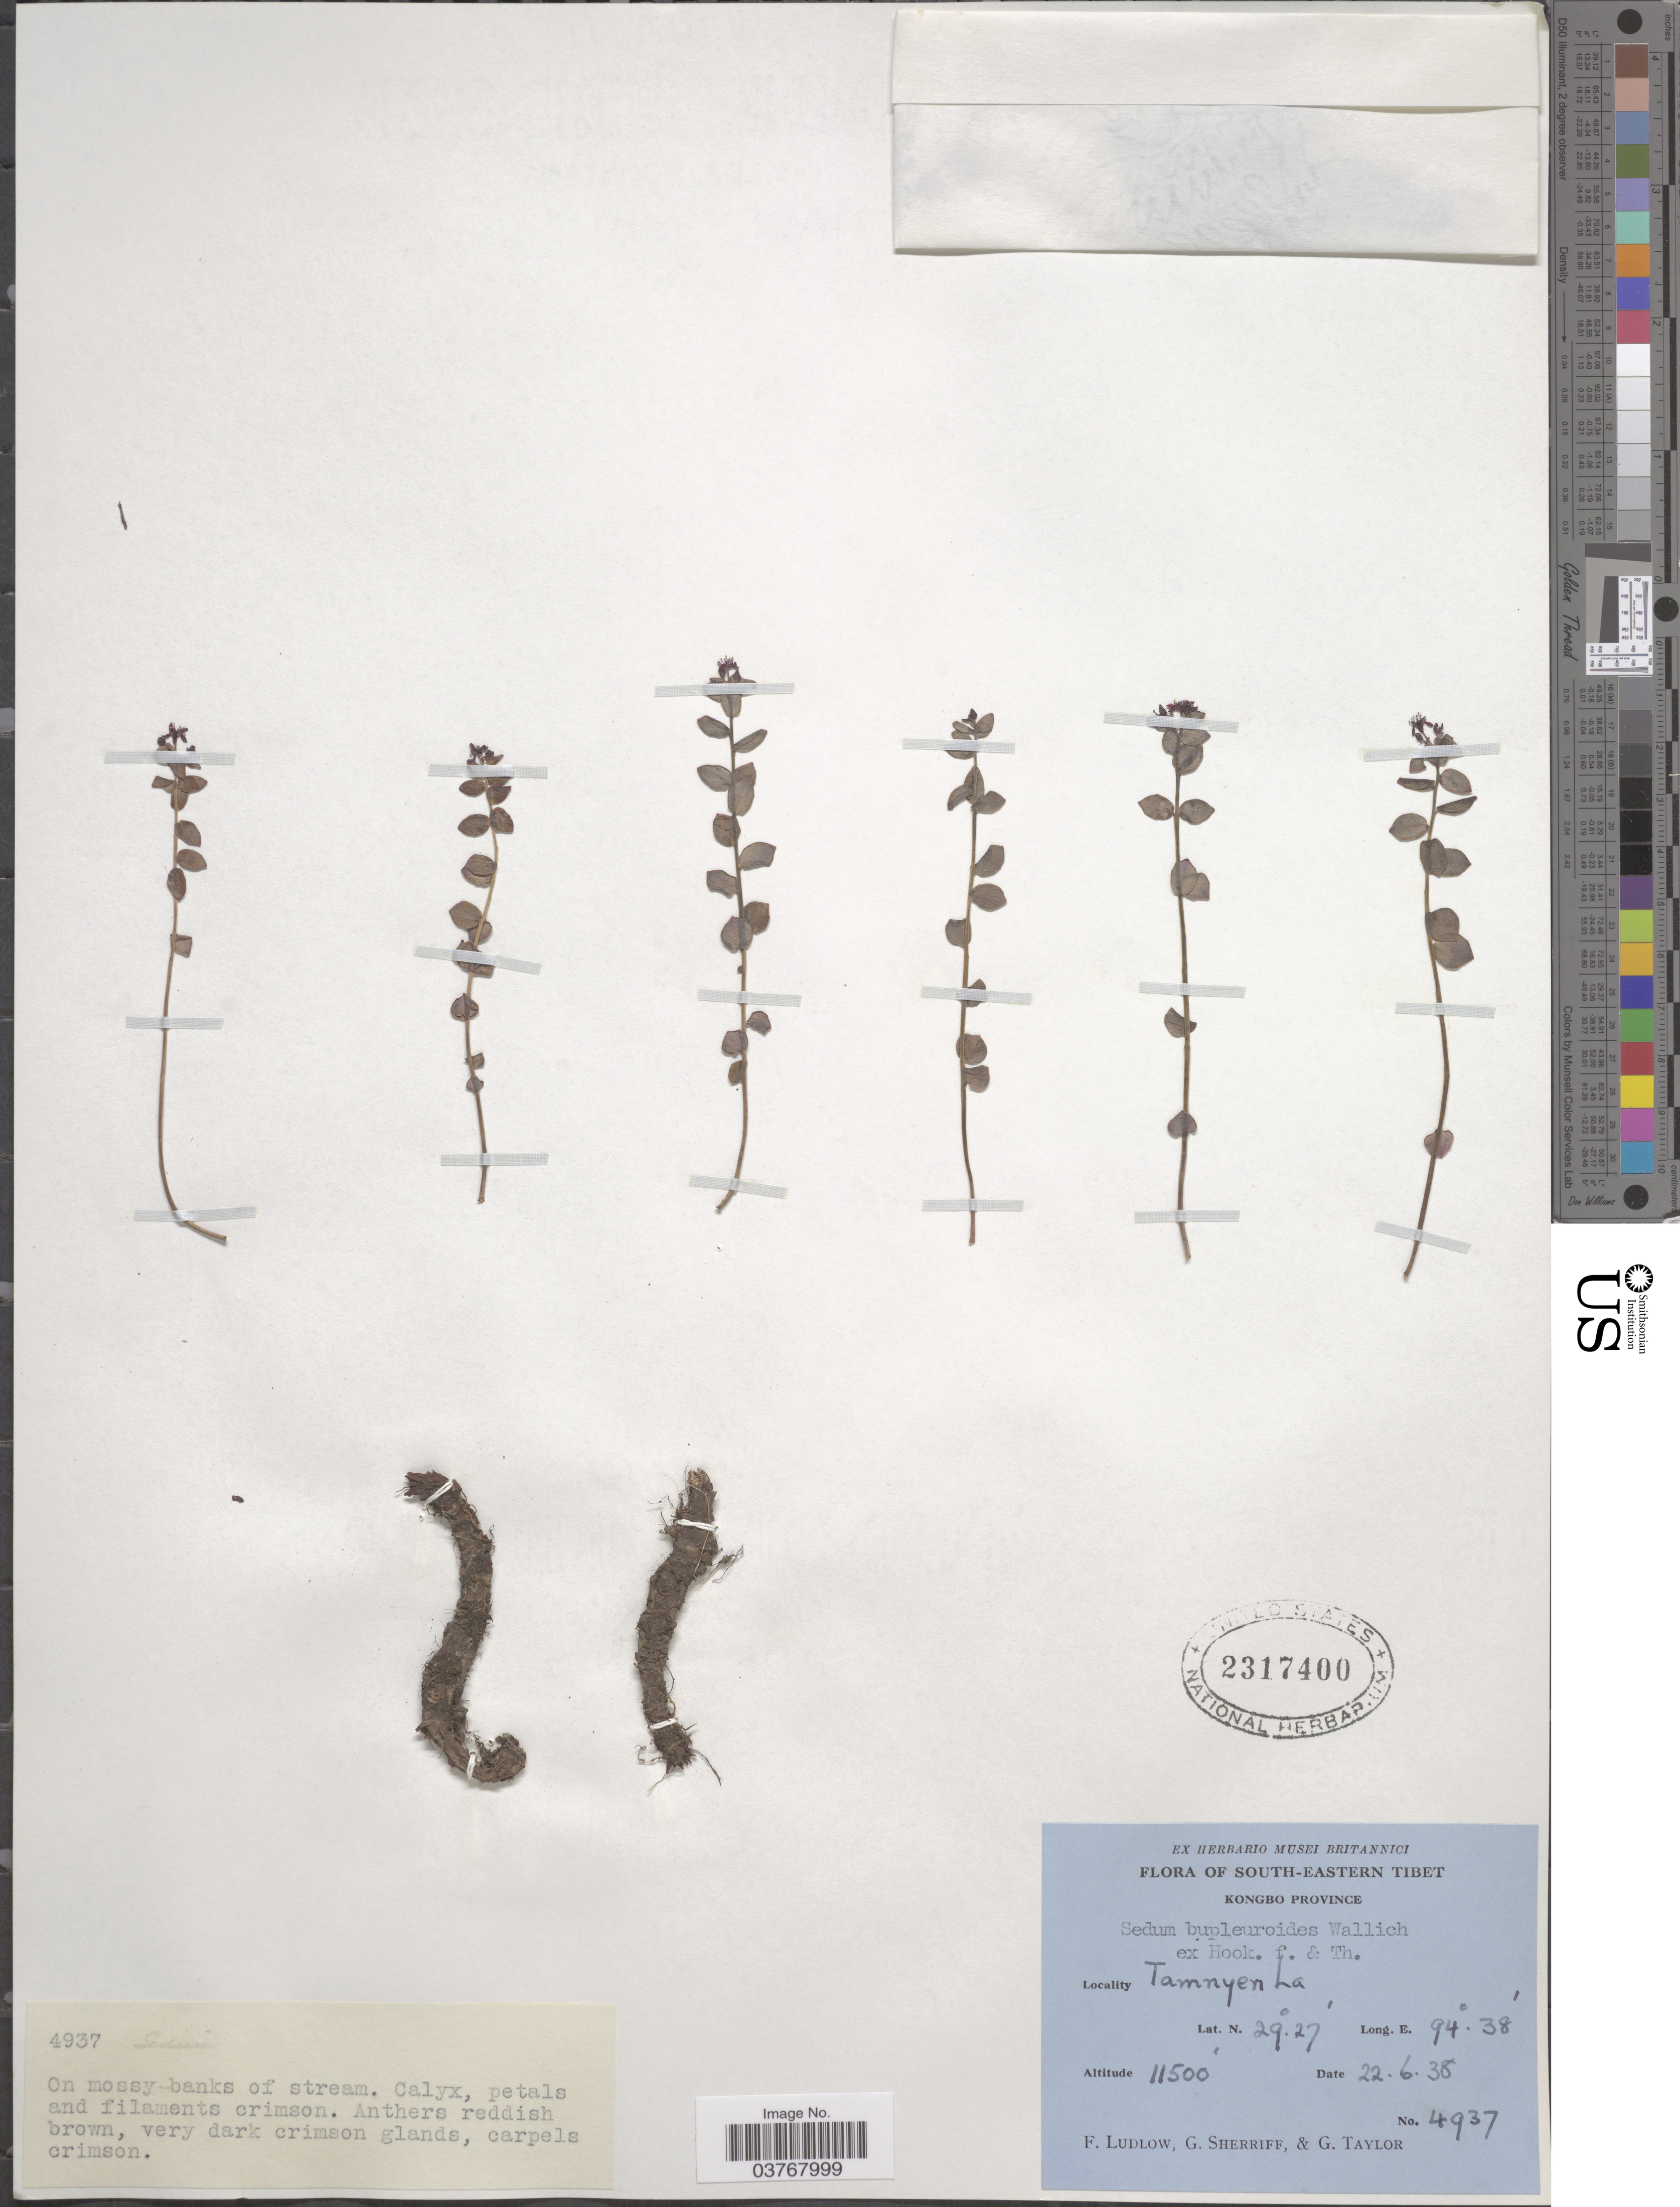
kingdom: Plantae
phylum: Tracheophyta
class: Magnoliopsida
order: Saxifragales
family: Crassulaceae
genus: Rhodiola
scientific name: Rhodiola bupleuroides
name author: (Wall. ex Hook. f.) Thomson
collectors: F. Ludlow & G. Sherriff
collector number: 4937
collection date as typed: Transcribed d/m/y: 22/6/38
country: China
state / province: Xizang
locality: South-Eastern Tibet. Kongbo Province. Tamneyn La.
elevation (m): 3505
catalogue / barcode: US 2317400